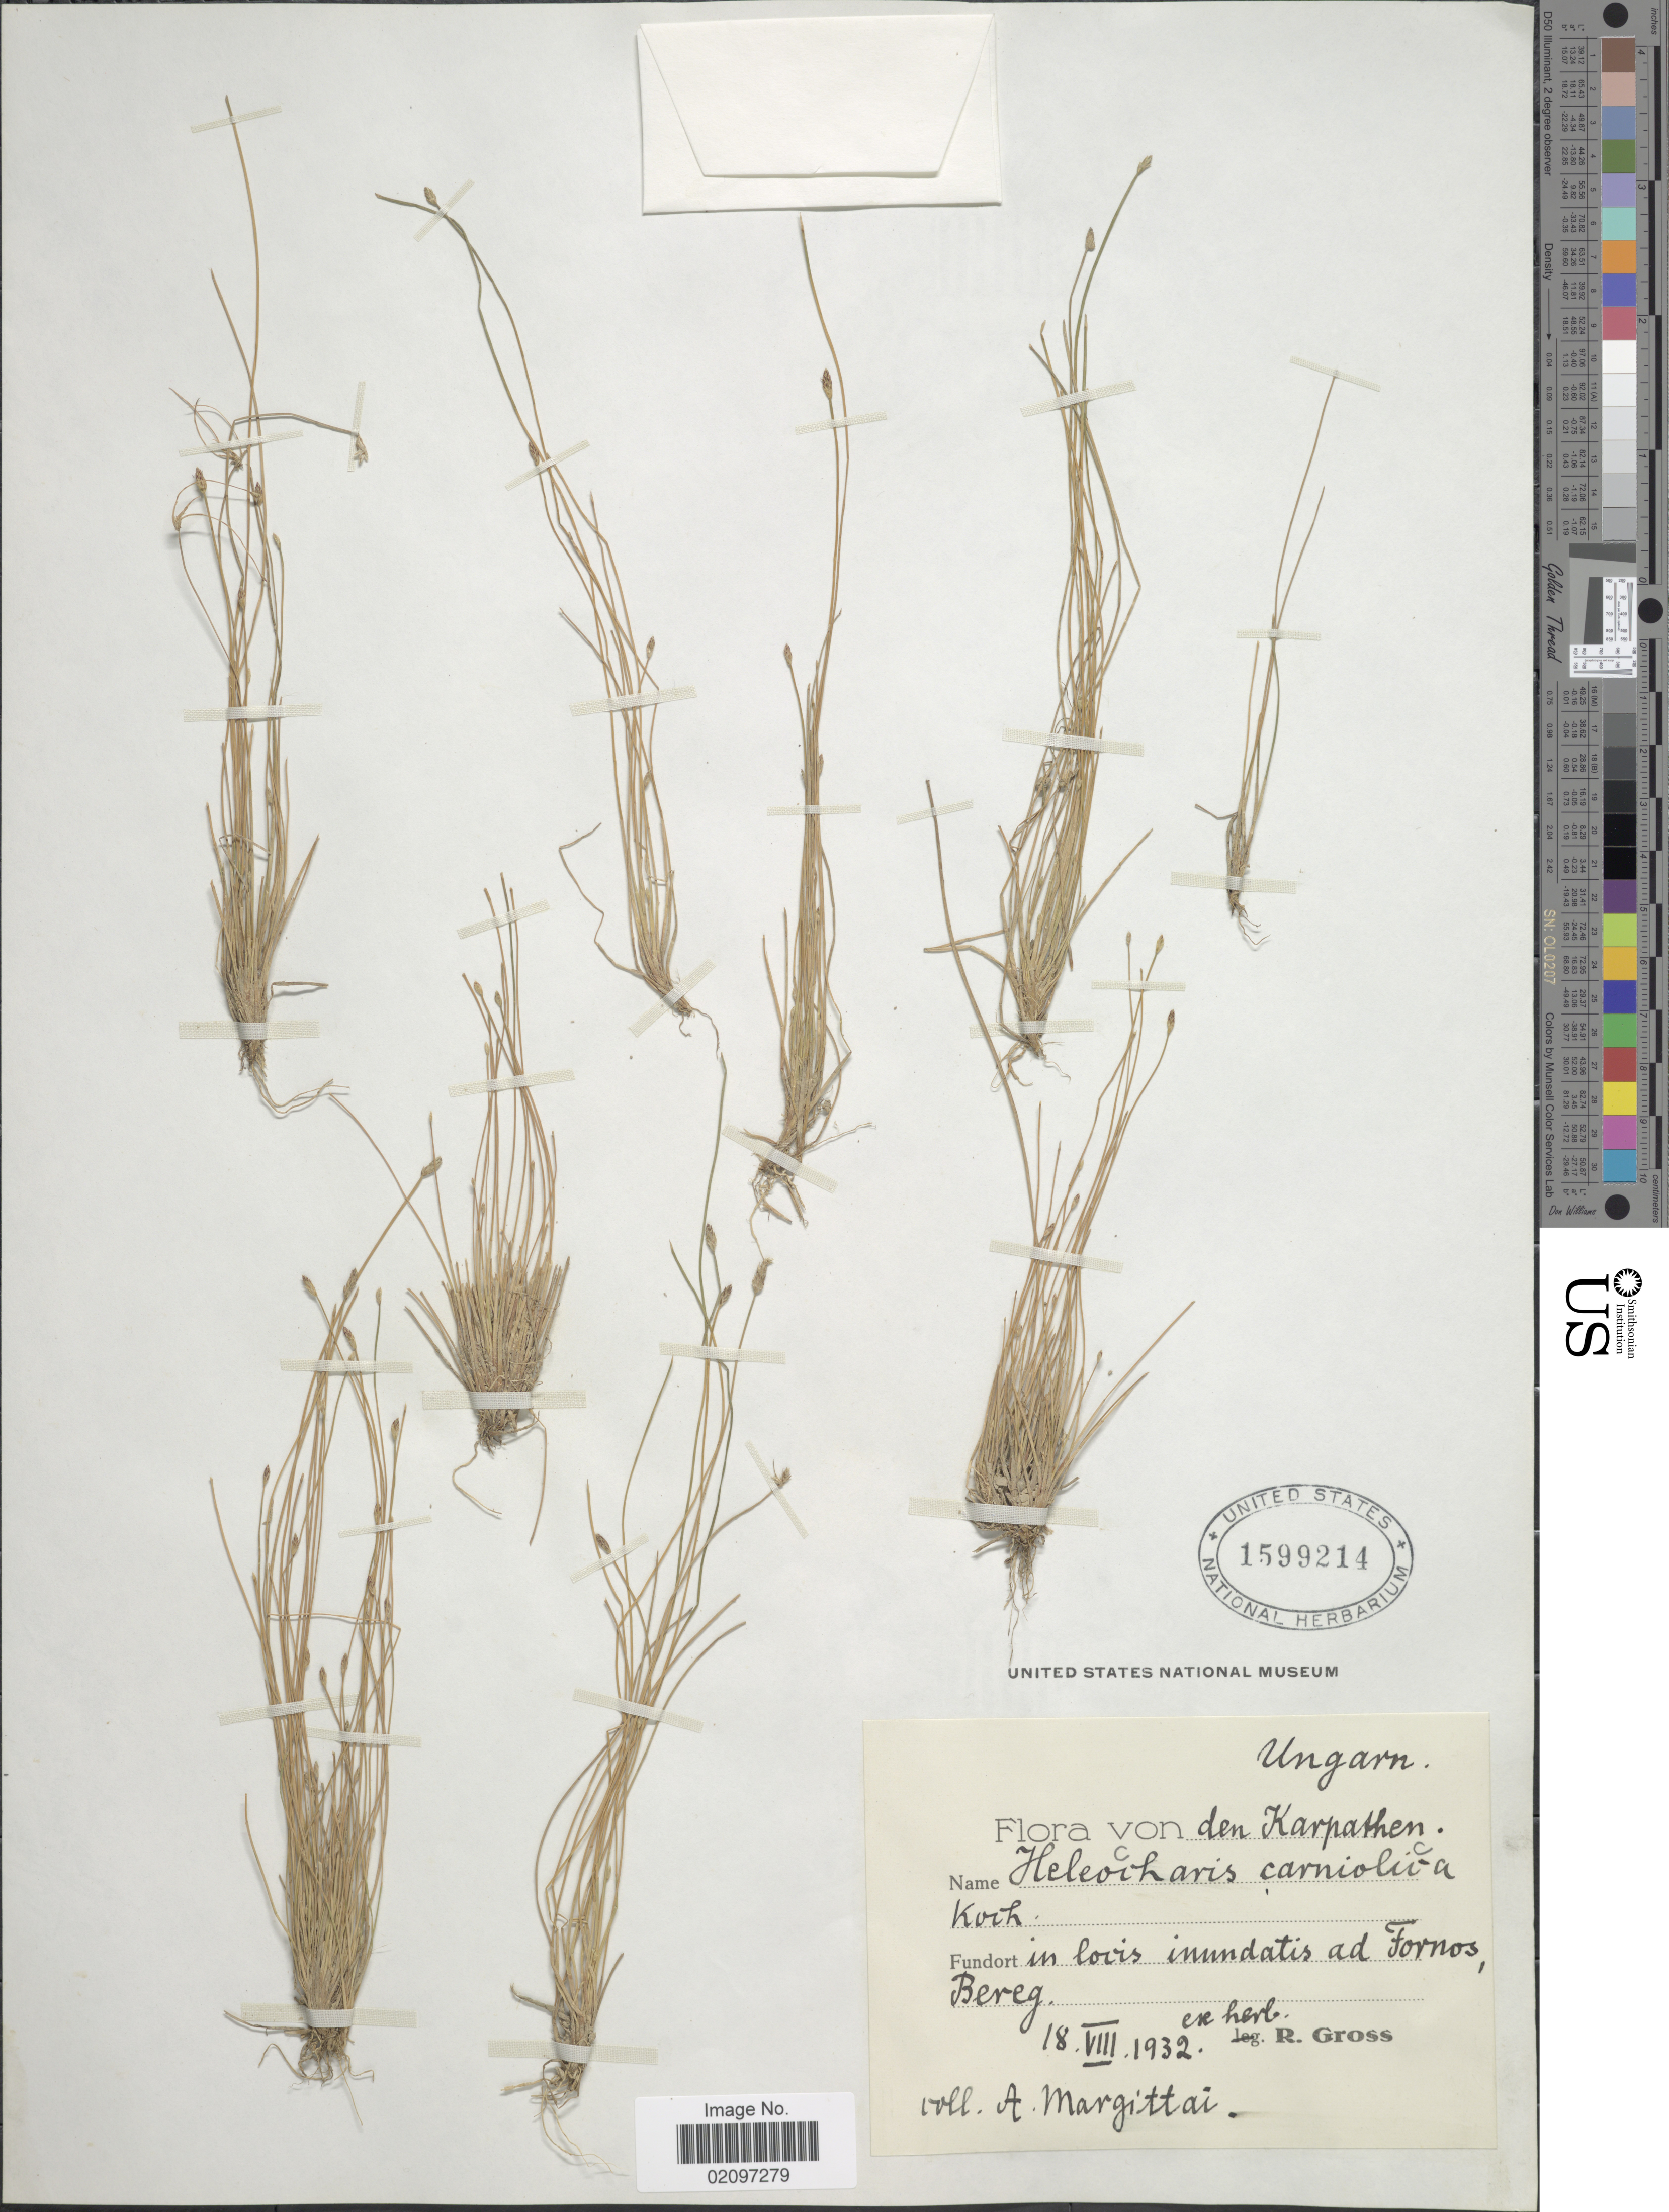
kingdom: Plantae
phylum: Tracheophyta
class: Liliopsida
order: Poales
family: Cyperaceae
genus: Eleocharis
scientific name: Eleocharis carniolica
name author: W.D.J. Koch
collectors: A. Margittai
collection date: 1932-08-18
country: Hungary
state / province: Szabolcs-Szatmár-Bereg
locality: Ungarn, den Karpathen, in locis inundatis ad Fornos Bereg.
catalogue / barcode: US 1599214